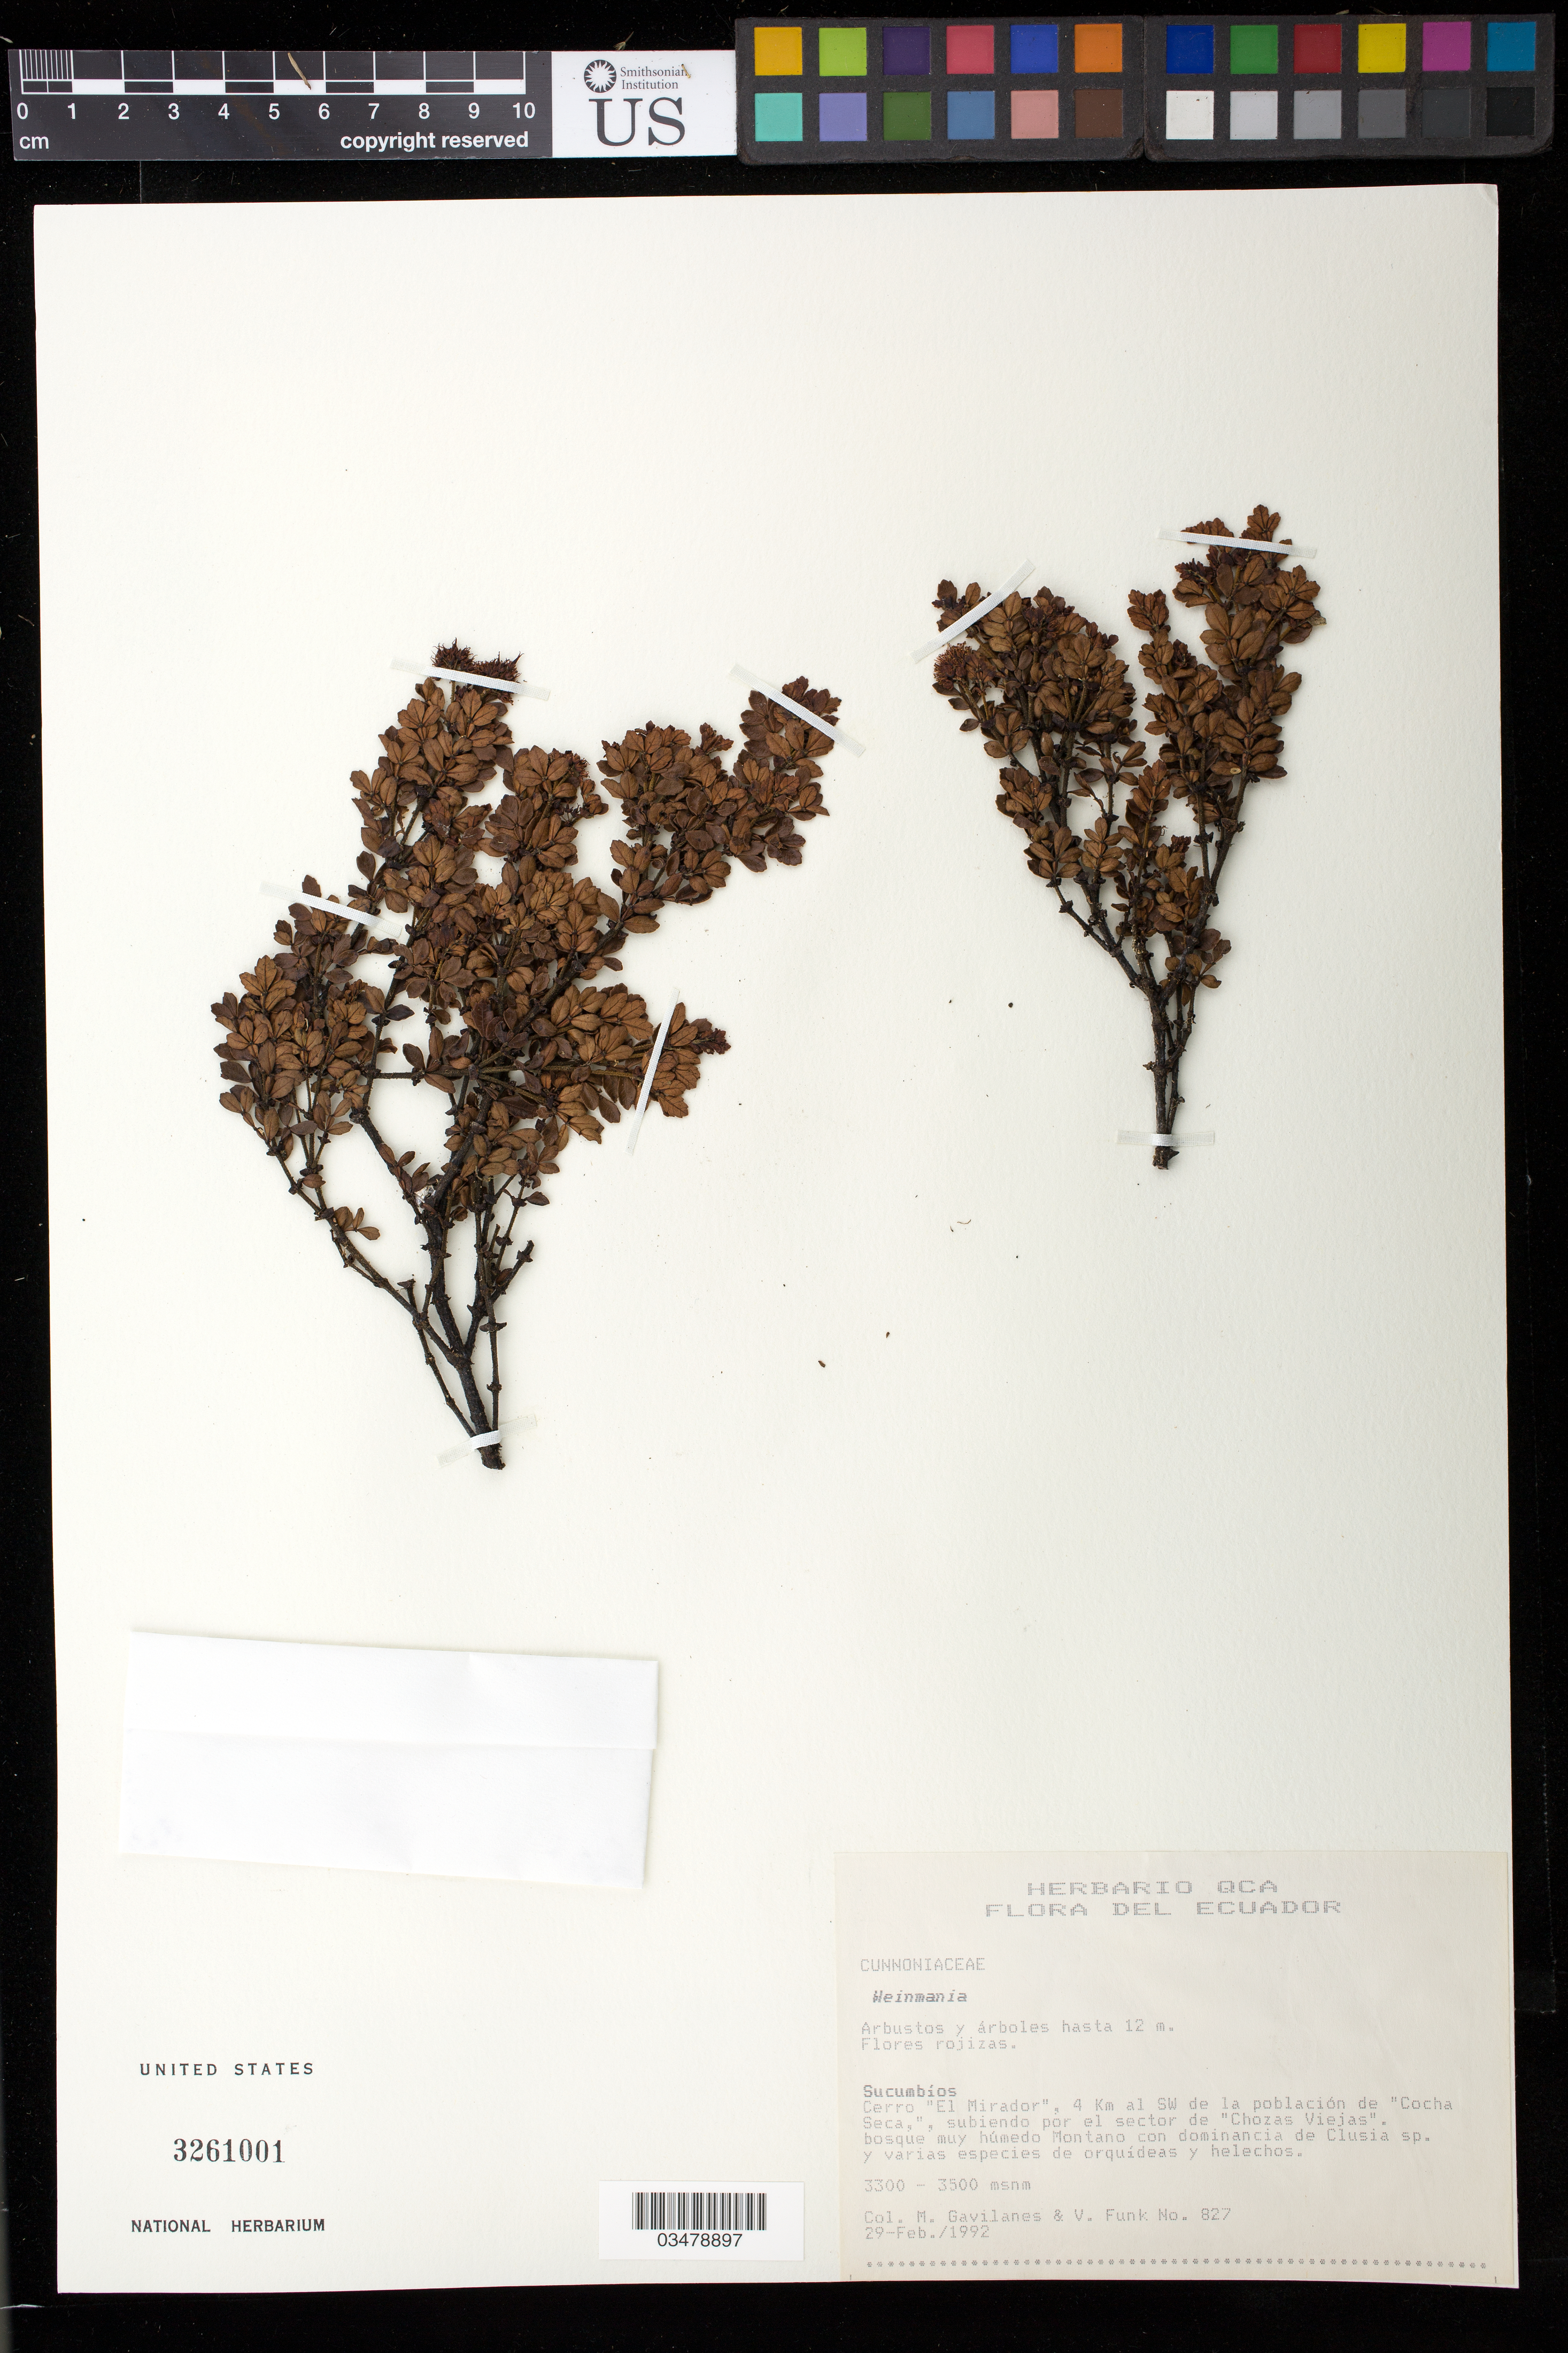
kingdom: Plantae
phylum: Tracheophyta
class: Magnoliopsida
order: Oxalidales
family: Cunoniaceae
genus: Weinmannia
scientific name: Weinmannia sp.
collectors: A. Freire-Fierro & J. L. Luteyn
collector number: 827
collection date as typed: Transcribed d/m/y: 30/4/92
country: Ecuador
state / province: Tungurahua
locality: Carretero Banos-Puyo, colecciones en km 11.3 - 18, borde de carretero.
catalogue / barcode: US 3261001